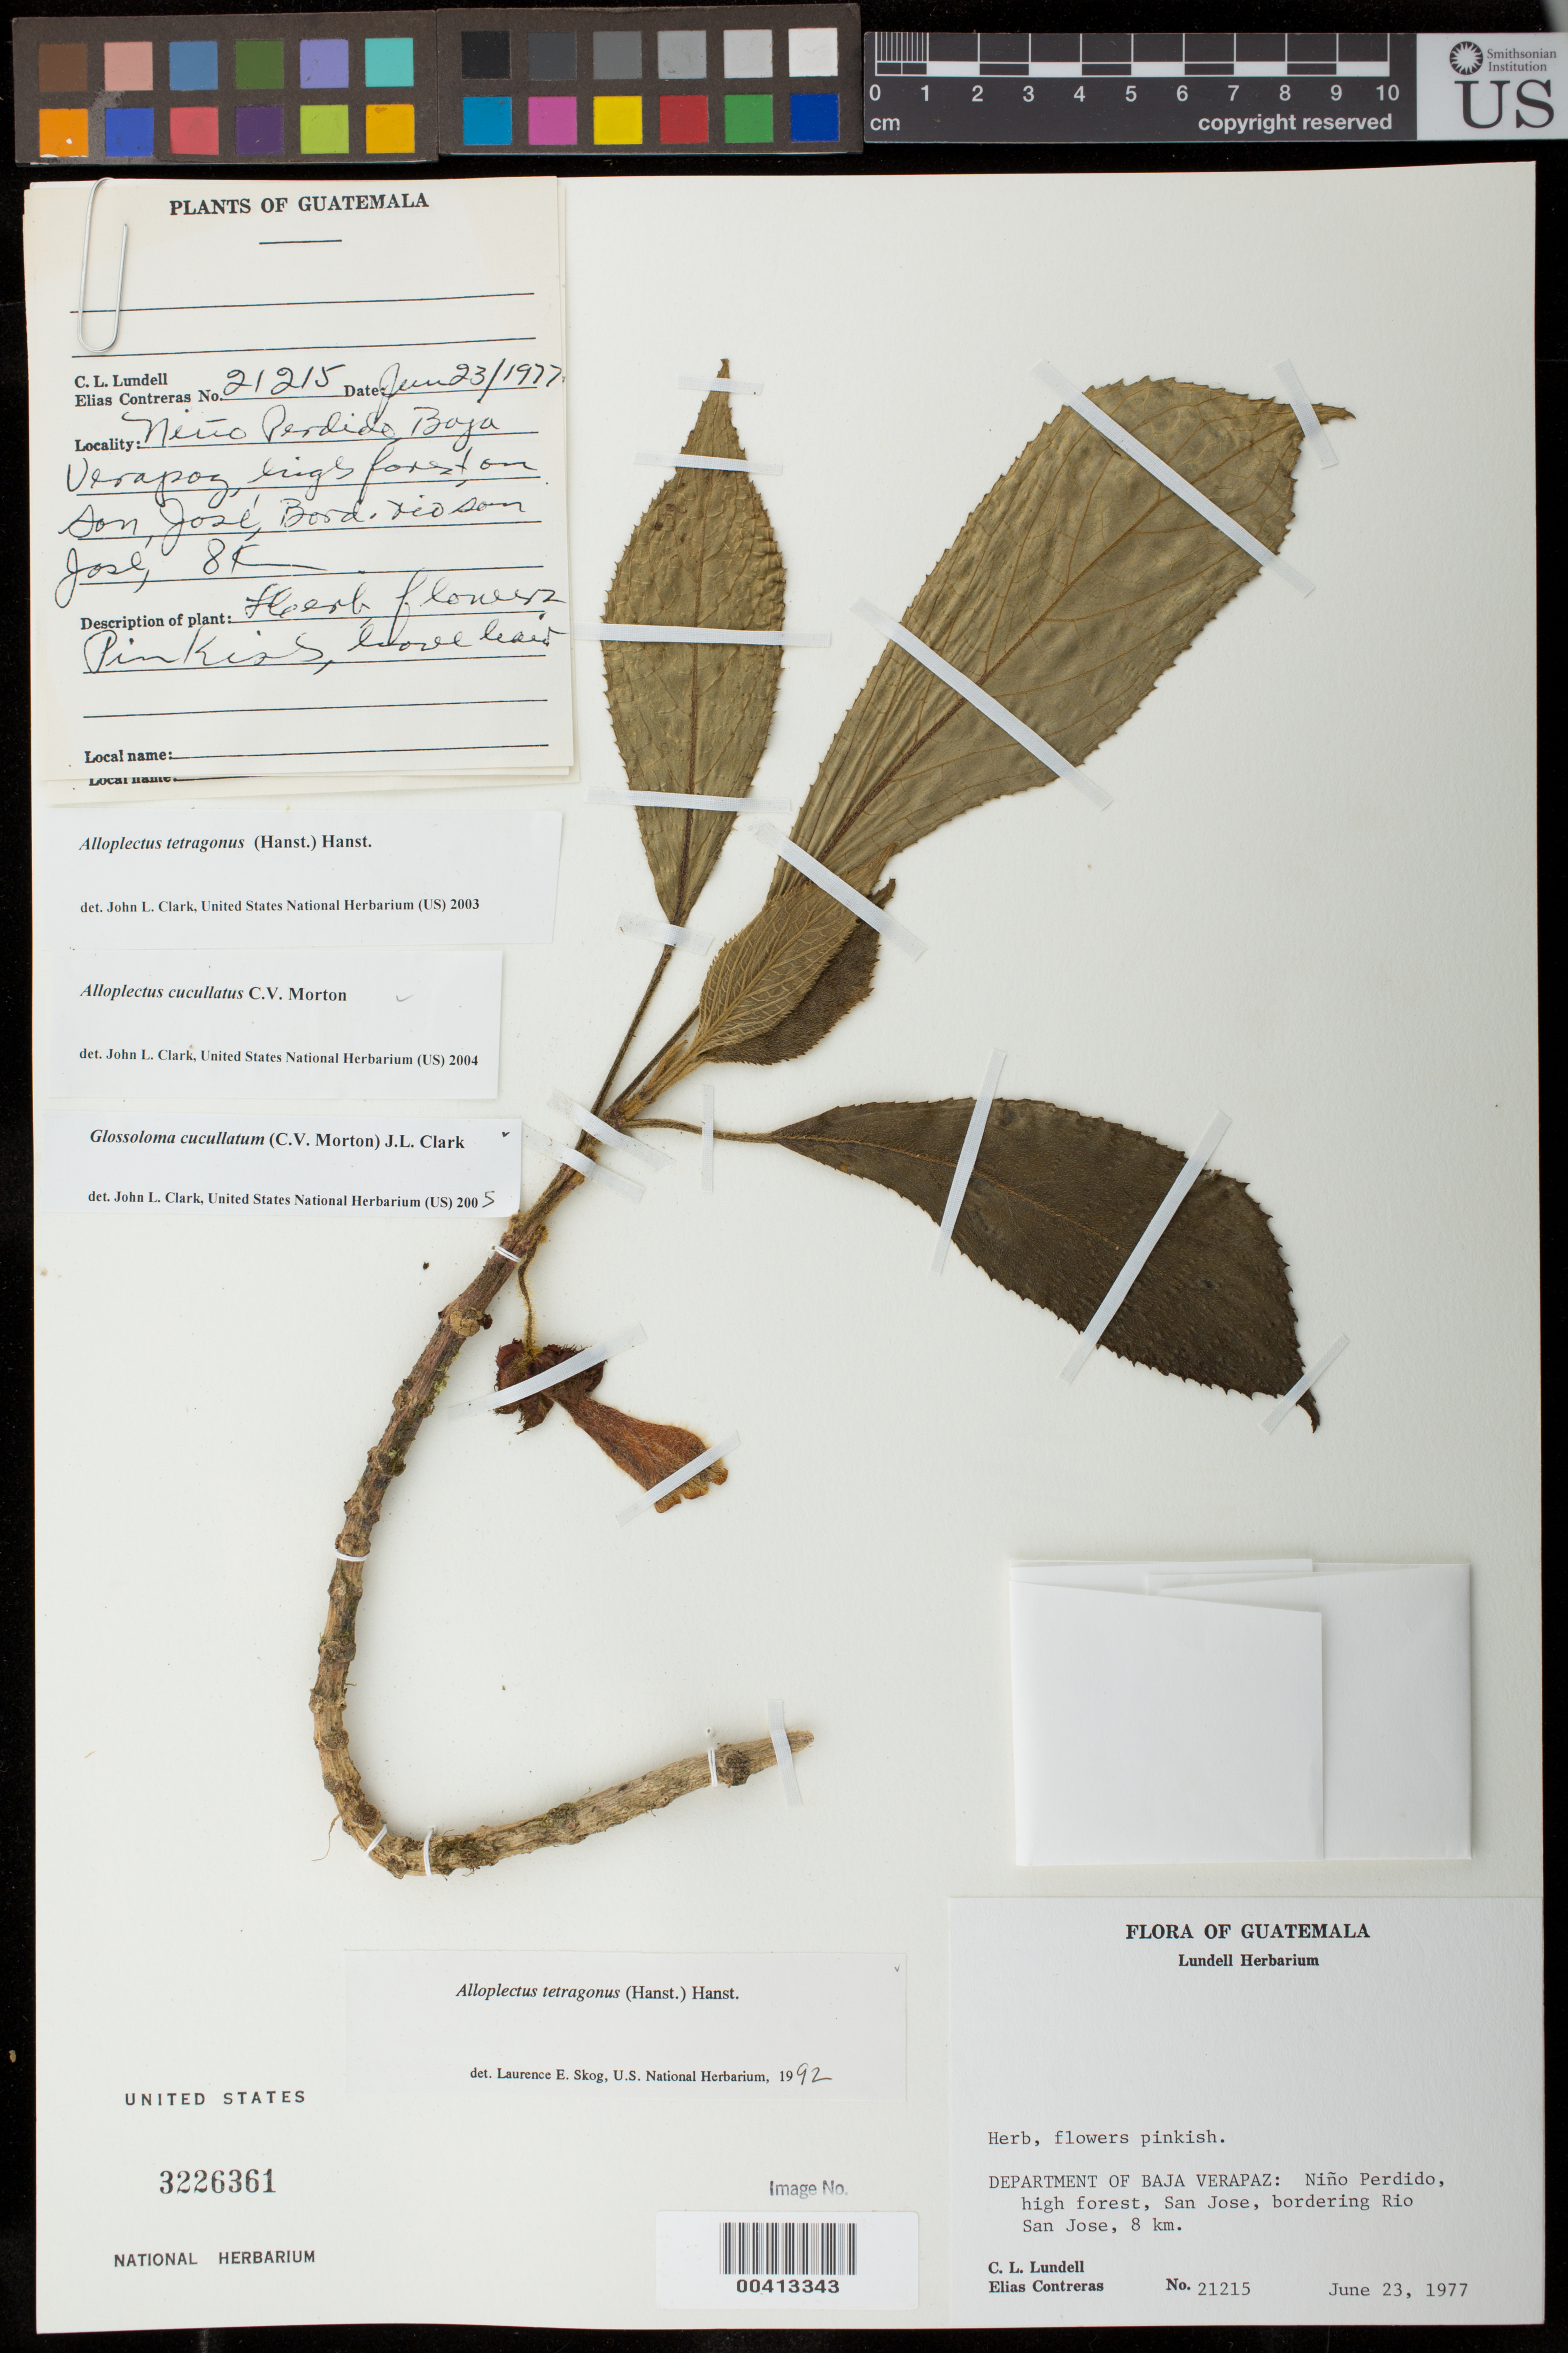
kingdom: Plantae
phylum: Tracheophyta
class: Magnoliopsida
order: Lamiales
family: Gesneriaceae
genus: Glossoloma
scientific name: Glossoloma cucullatum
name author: (C.V. Morton) J.L. Clark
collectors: C. L. Lundell & E. Contreras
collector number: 21215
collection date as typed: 23 Jun 1977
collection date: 1977-06-23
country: Guatemala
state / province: Baja Verapaz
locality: Nino Perdido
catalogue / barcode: US 3226361